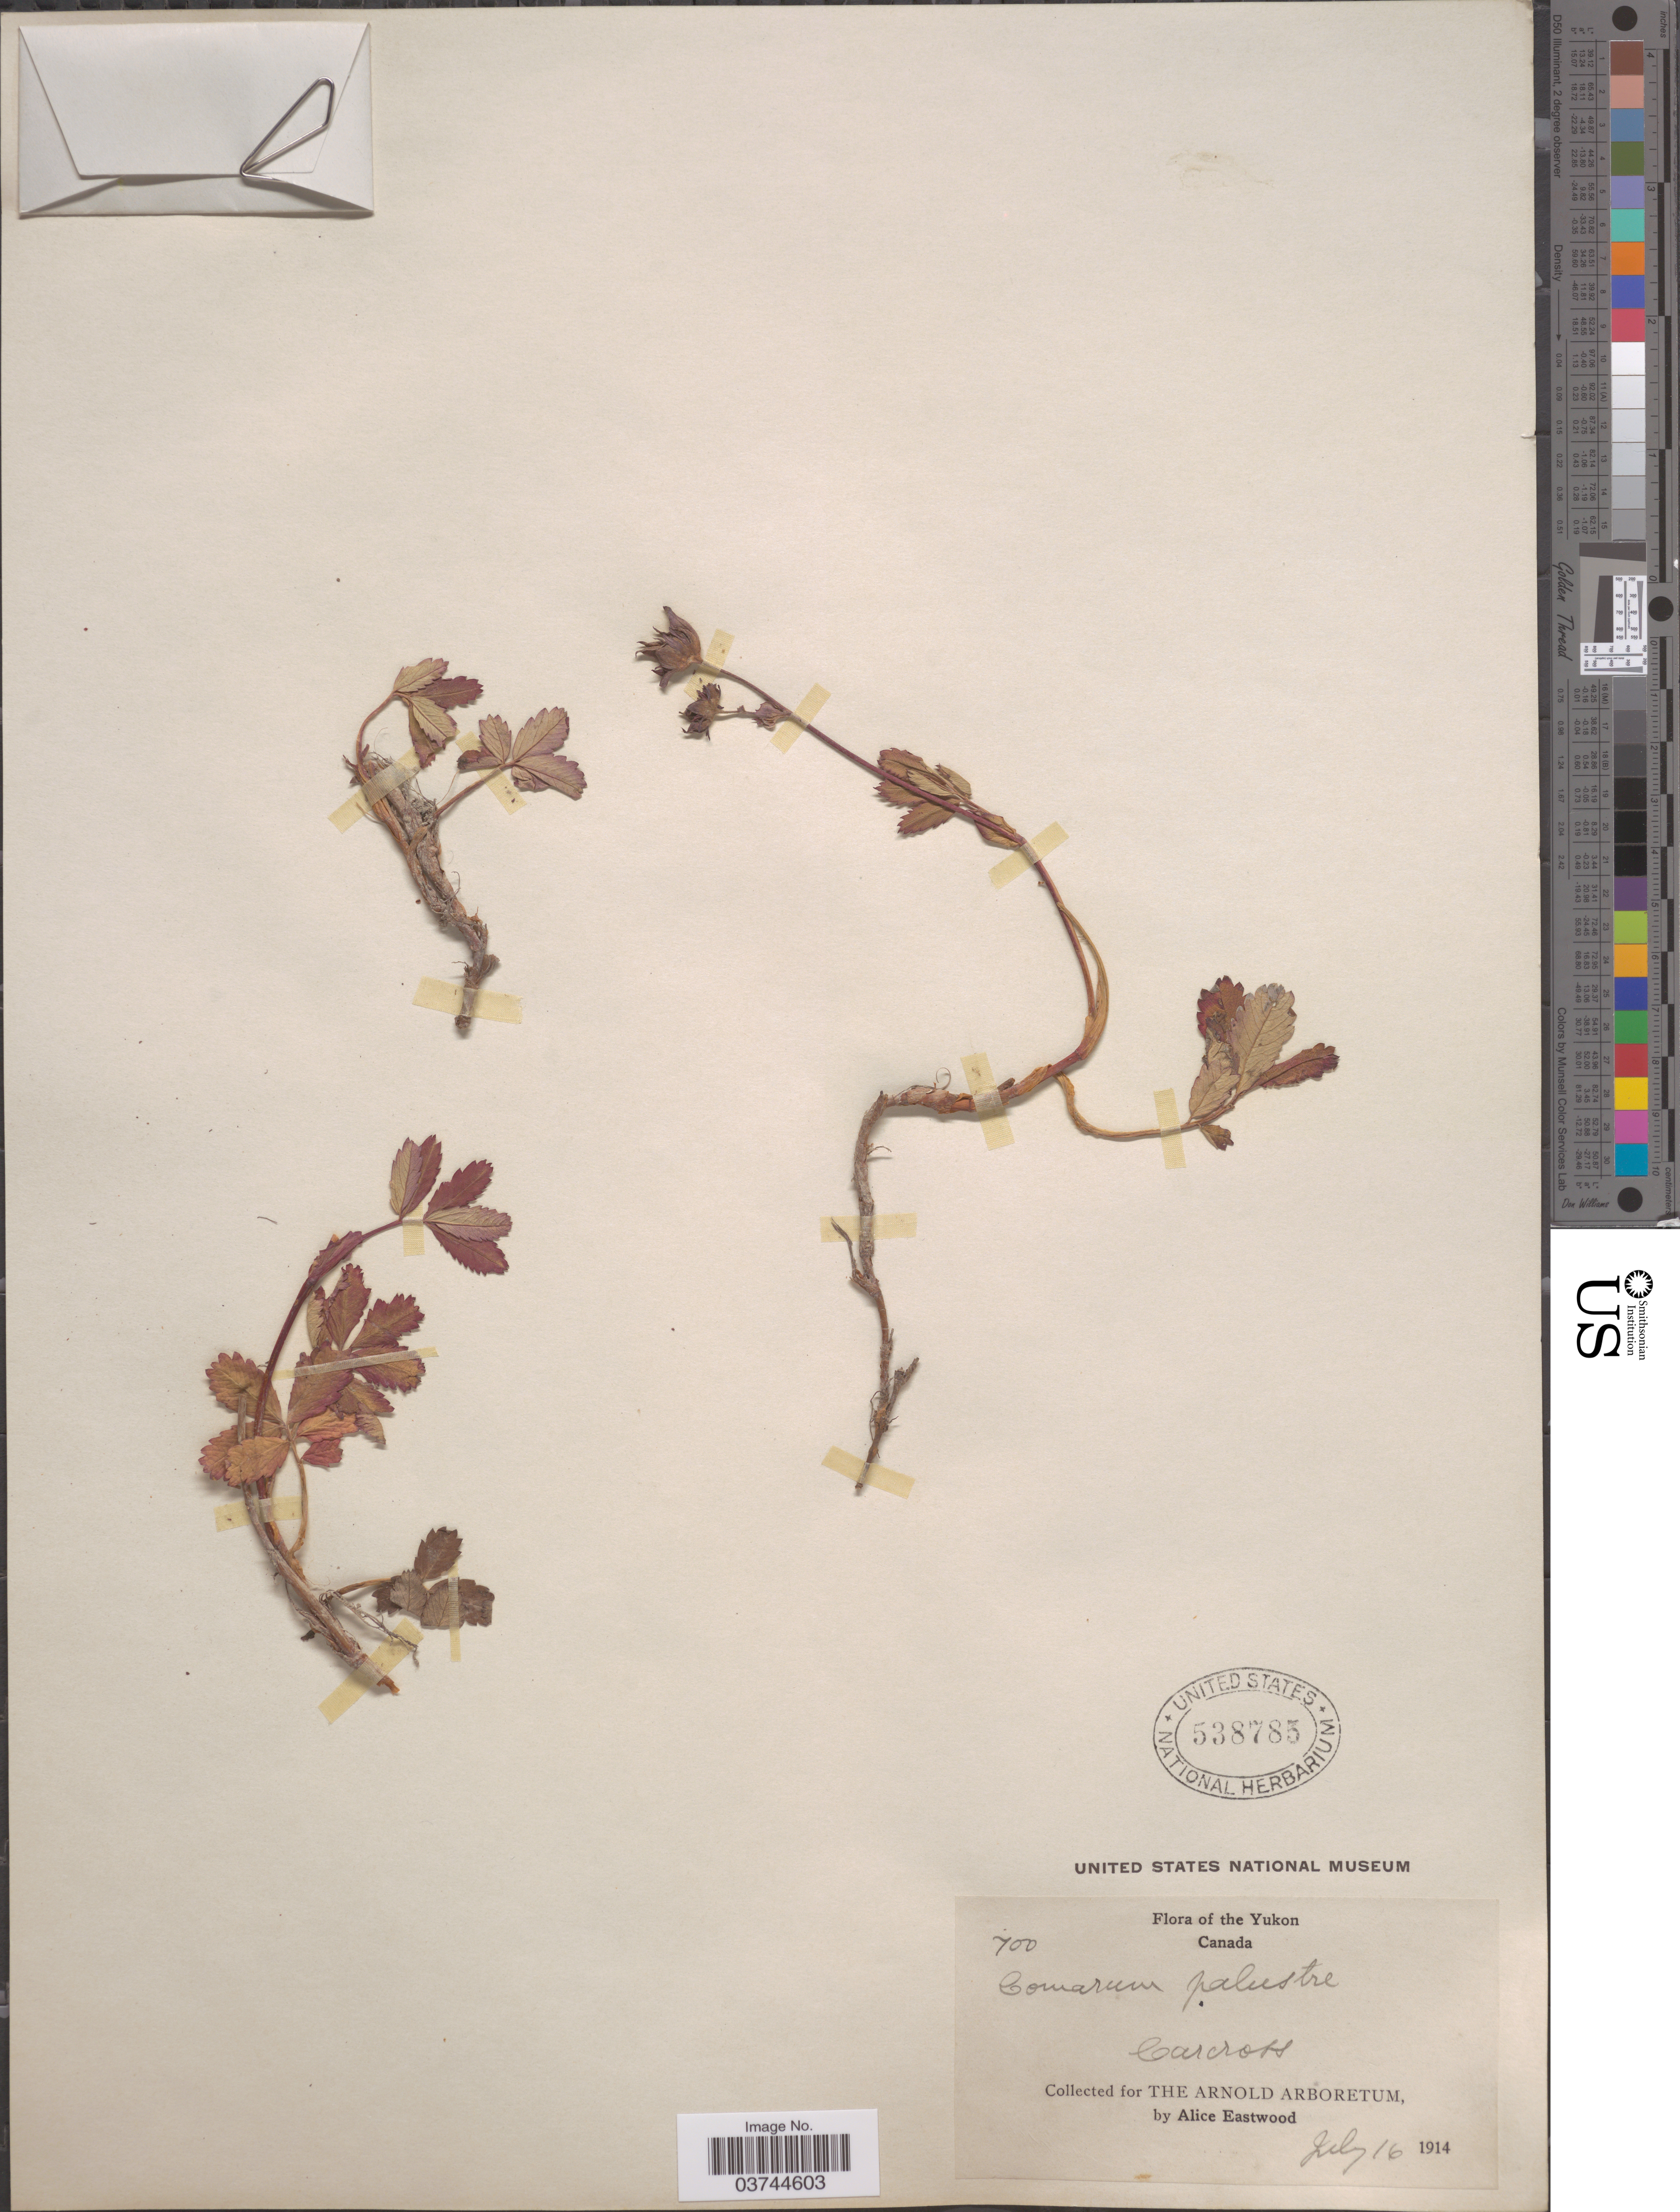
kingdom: Plantae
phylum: Tracheophyta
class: Magnoliopsida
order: Rosales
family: Rosaceae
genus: Comarum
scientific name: Comarum palustre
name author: L.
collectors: A. Eastwood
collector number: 700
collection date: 1914-07-16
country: Canada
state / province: Yukon Territory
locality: Carcross.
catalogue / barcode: US 538785